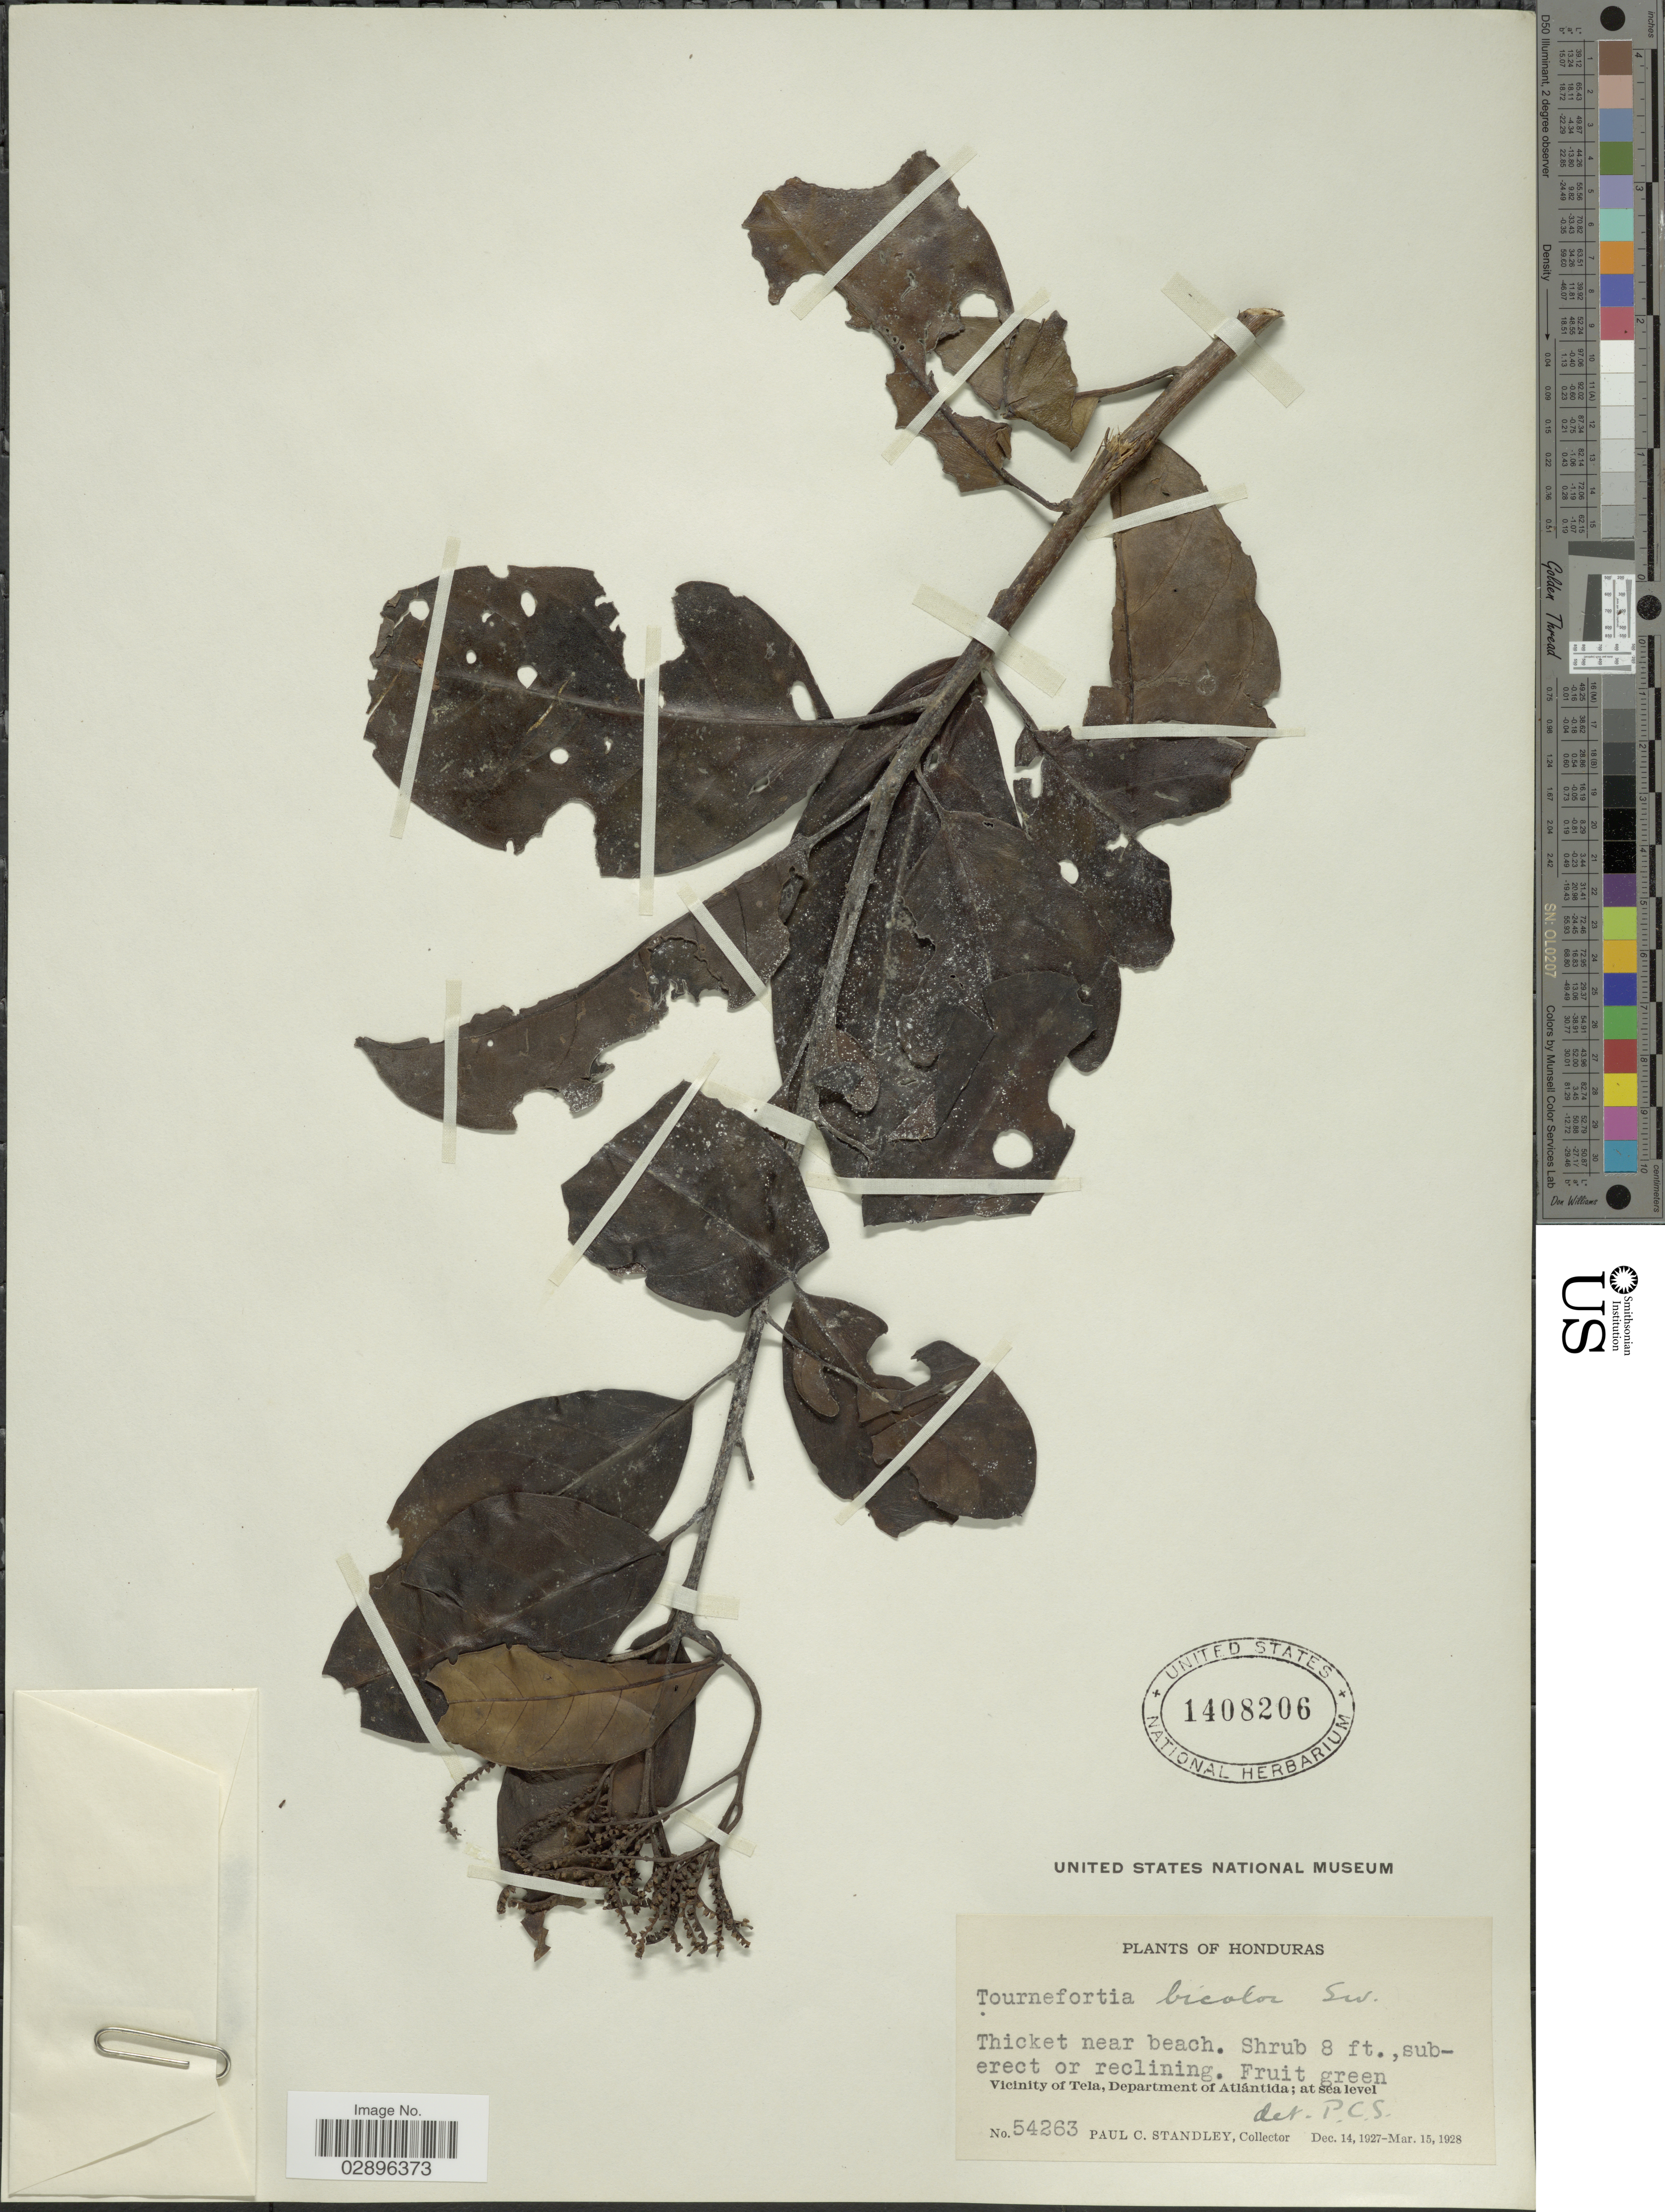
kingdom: Plantae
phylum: Tracheophyta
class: Magnoliopsida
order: Boraginales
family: Heliotropiaceae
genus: Tournefortia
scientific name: Tournefortia bicolor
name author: Sw.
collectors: P. C. Standley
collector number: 54263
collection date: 1927-12-14/1928-03-15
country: Honduras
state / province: Atlántida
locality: Vicinity of Tela, Department of Atlántida.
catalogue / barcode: US 1408206